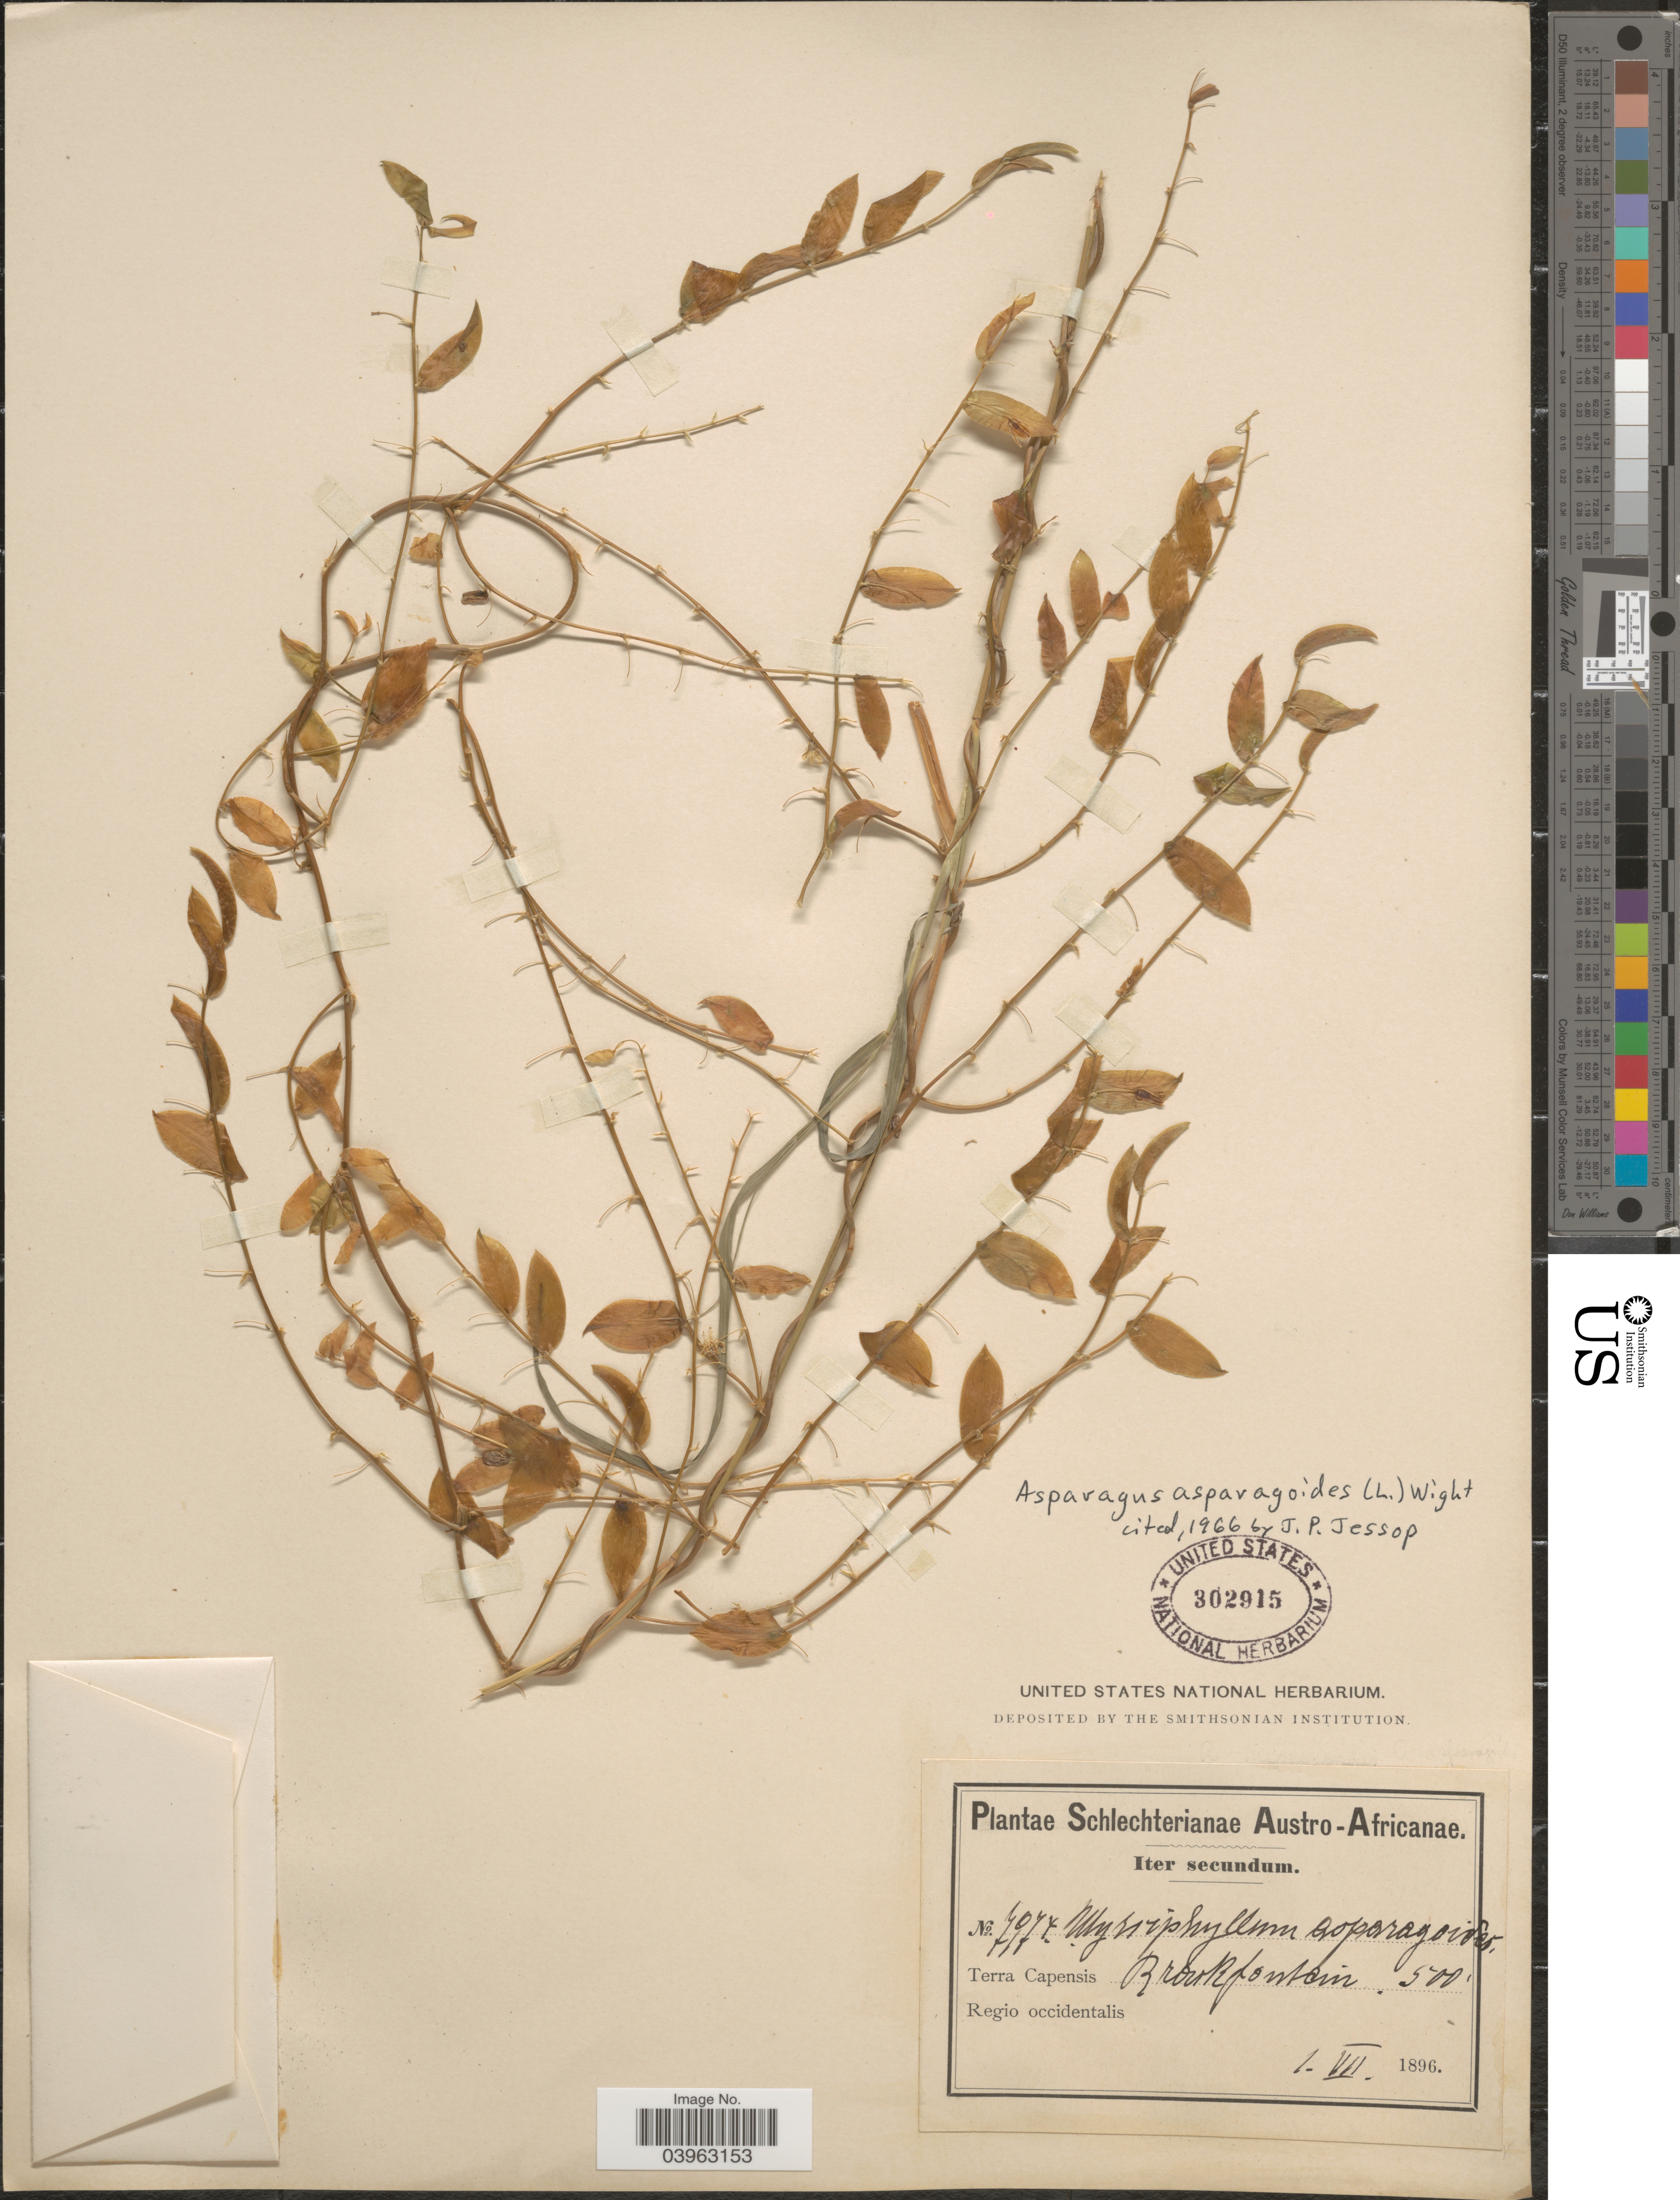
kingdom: Plantae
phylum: Tracheophyta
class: Liliopsida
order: Asparagales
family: Asparagaceae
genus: Asparagus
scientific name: Asparagus asparagoides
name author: (L.) Druce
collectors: Schlechter, --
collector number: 7977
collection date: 1896-07-01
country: South Africa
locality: Austro-Africanae. Terra Capensis. Broukfontain. Regio occidentalis.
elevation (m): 152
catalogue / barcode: US 302915